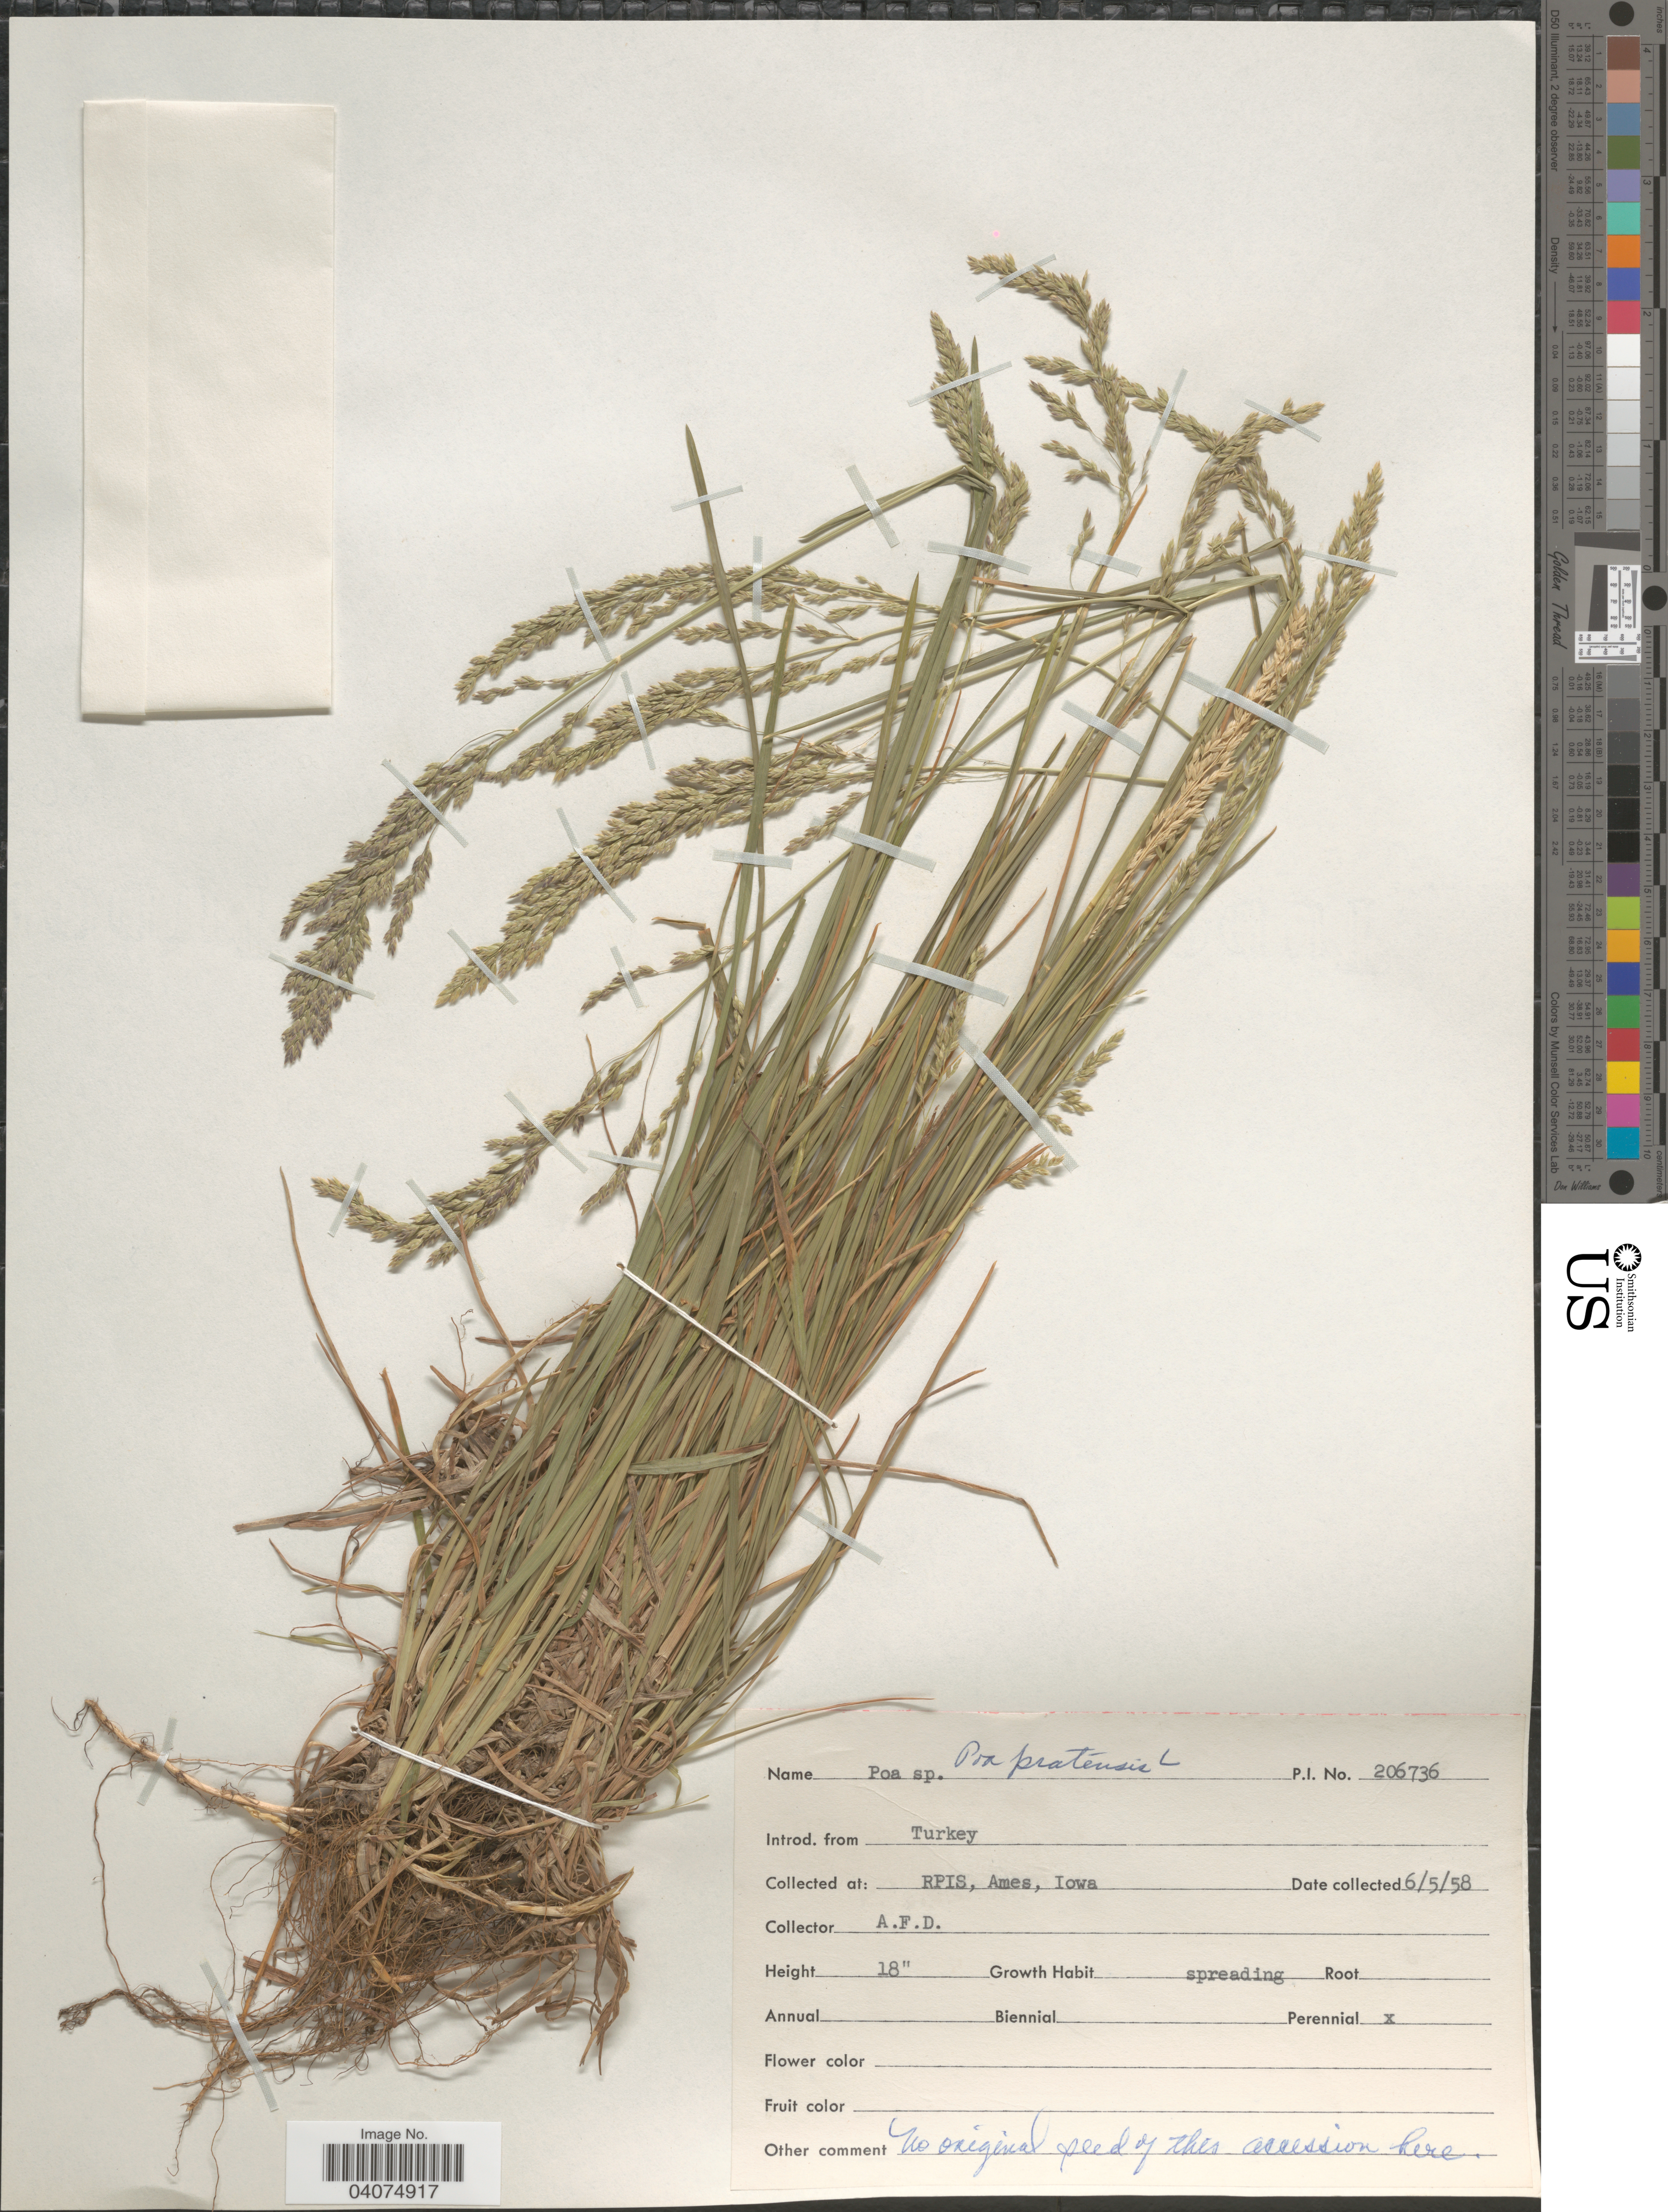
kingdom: Plantae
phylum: Tracheophyta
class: Liliopsida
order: Poales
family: Poaceae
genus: Poa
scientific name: Poa pratensis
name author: L.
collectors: A. D.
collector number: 206736?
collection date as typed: Transcribed d/m/y: 5/6/58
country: United States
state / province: Iowa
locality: RPIS, Ames.